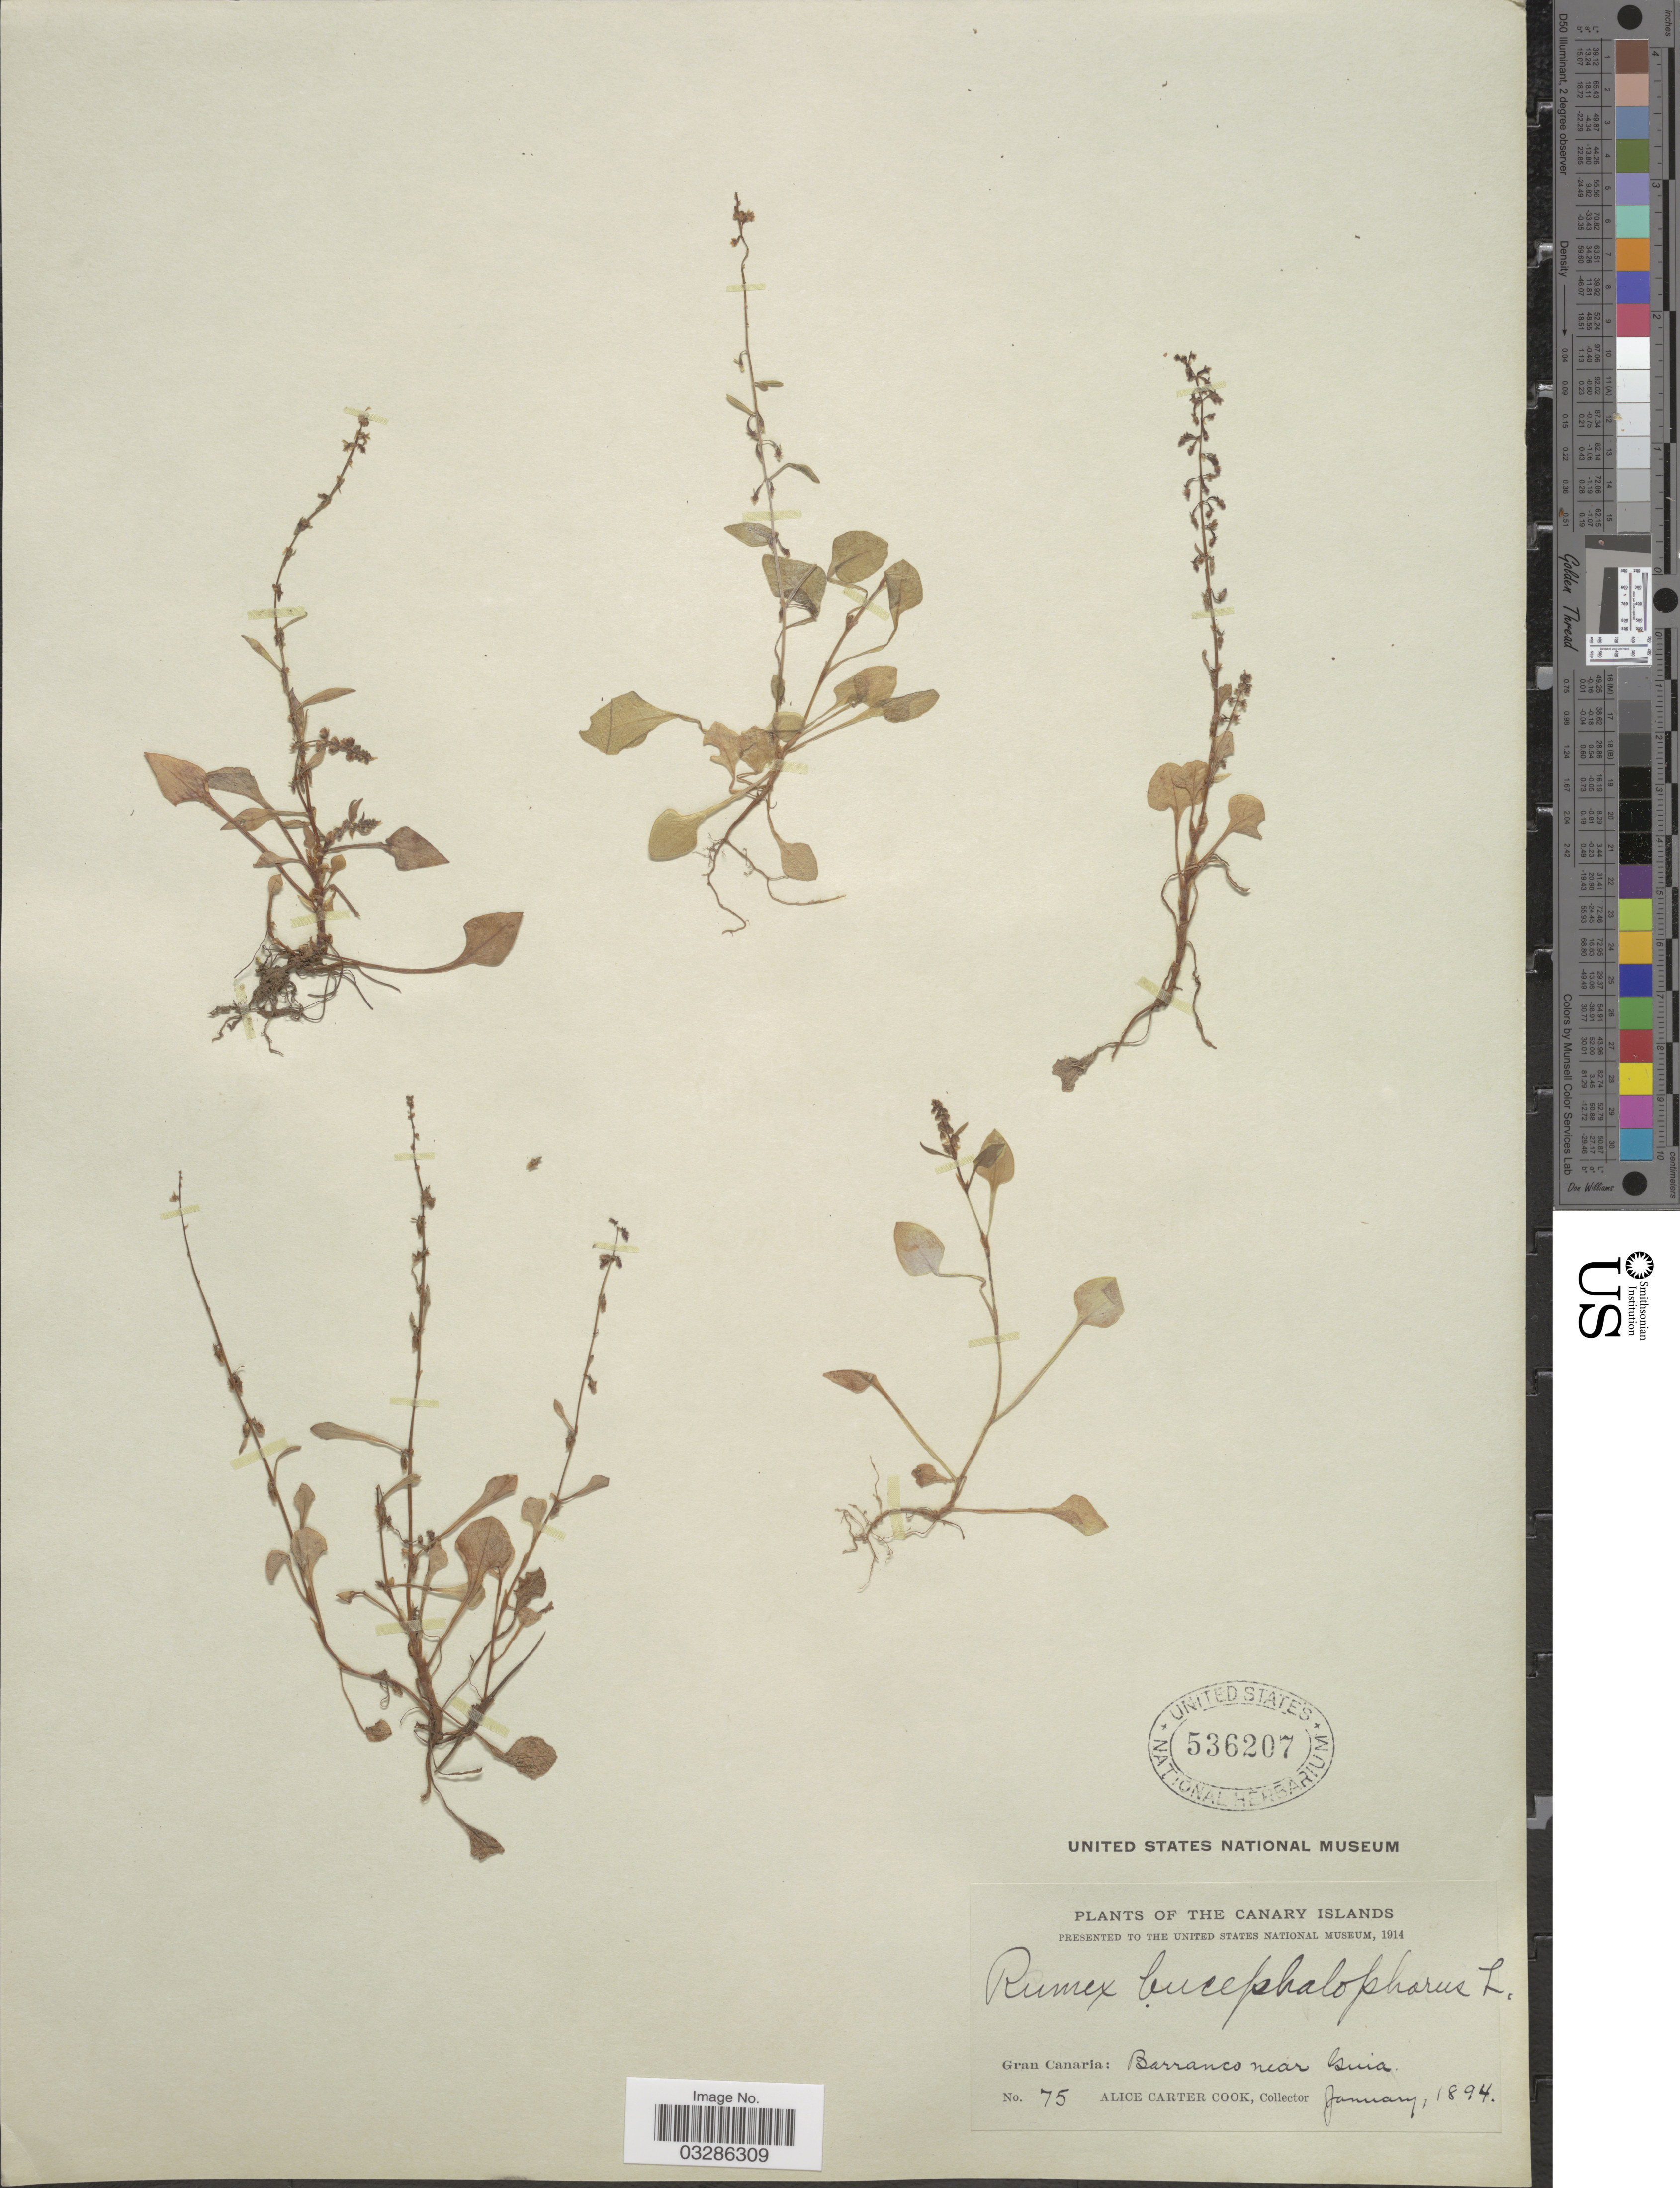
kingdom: Plantae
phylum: Tracheophyta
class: Magnoliopsida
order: Caryophyllales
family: Polygonaceae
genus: Rumex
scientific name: Rumex bucephalophorus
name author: L.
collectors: Alice C. Cook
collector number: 75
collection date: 1894-01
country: Spain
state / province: Canarias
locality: The Canary Islands. Gran Canaria: Barranco near Guia.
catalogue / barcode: US 536207